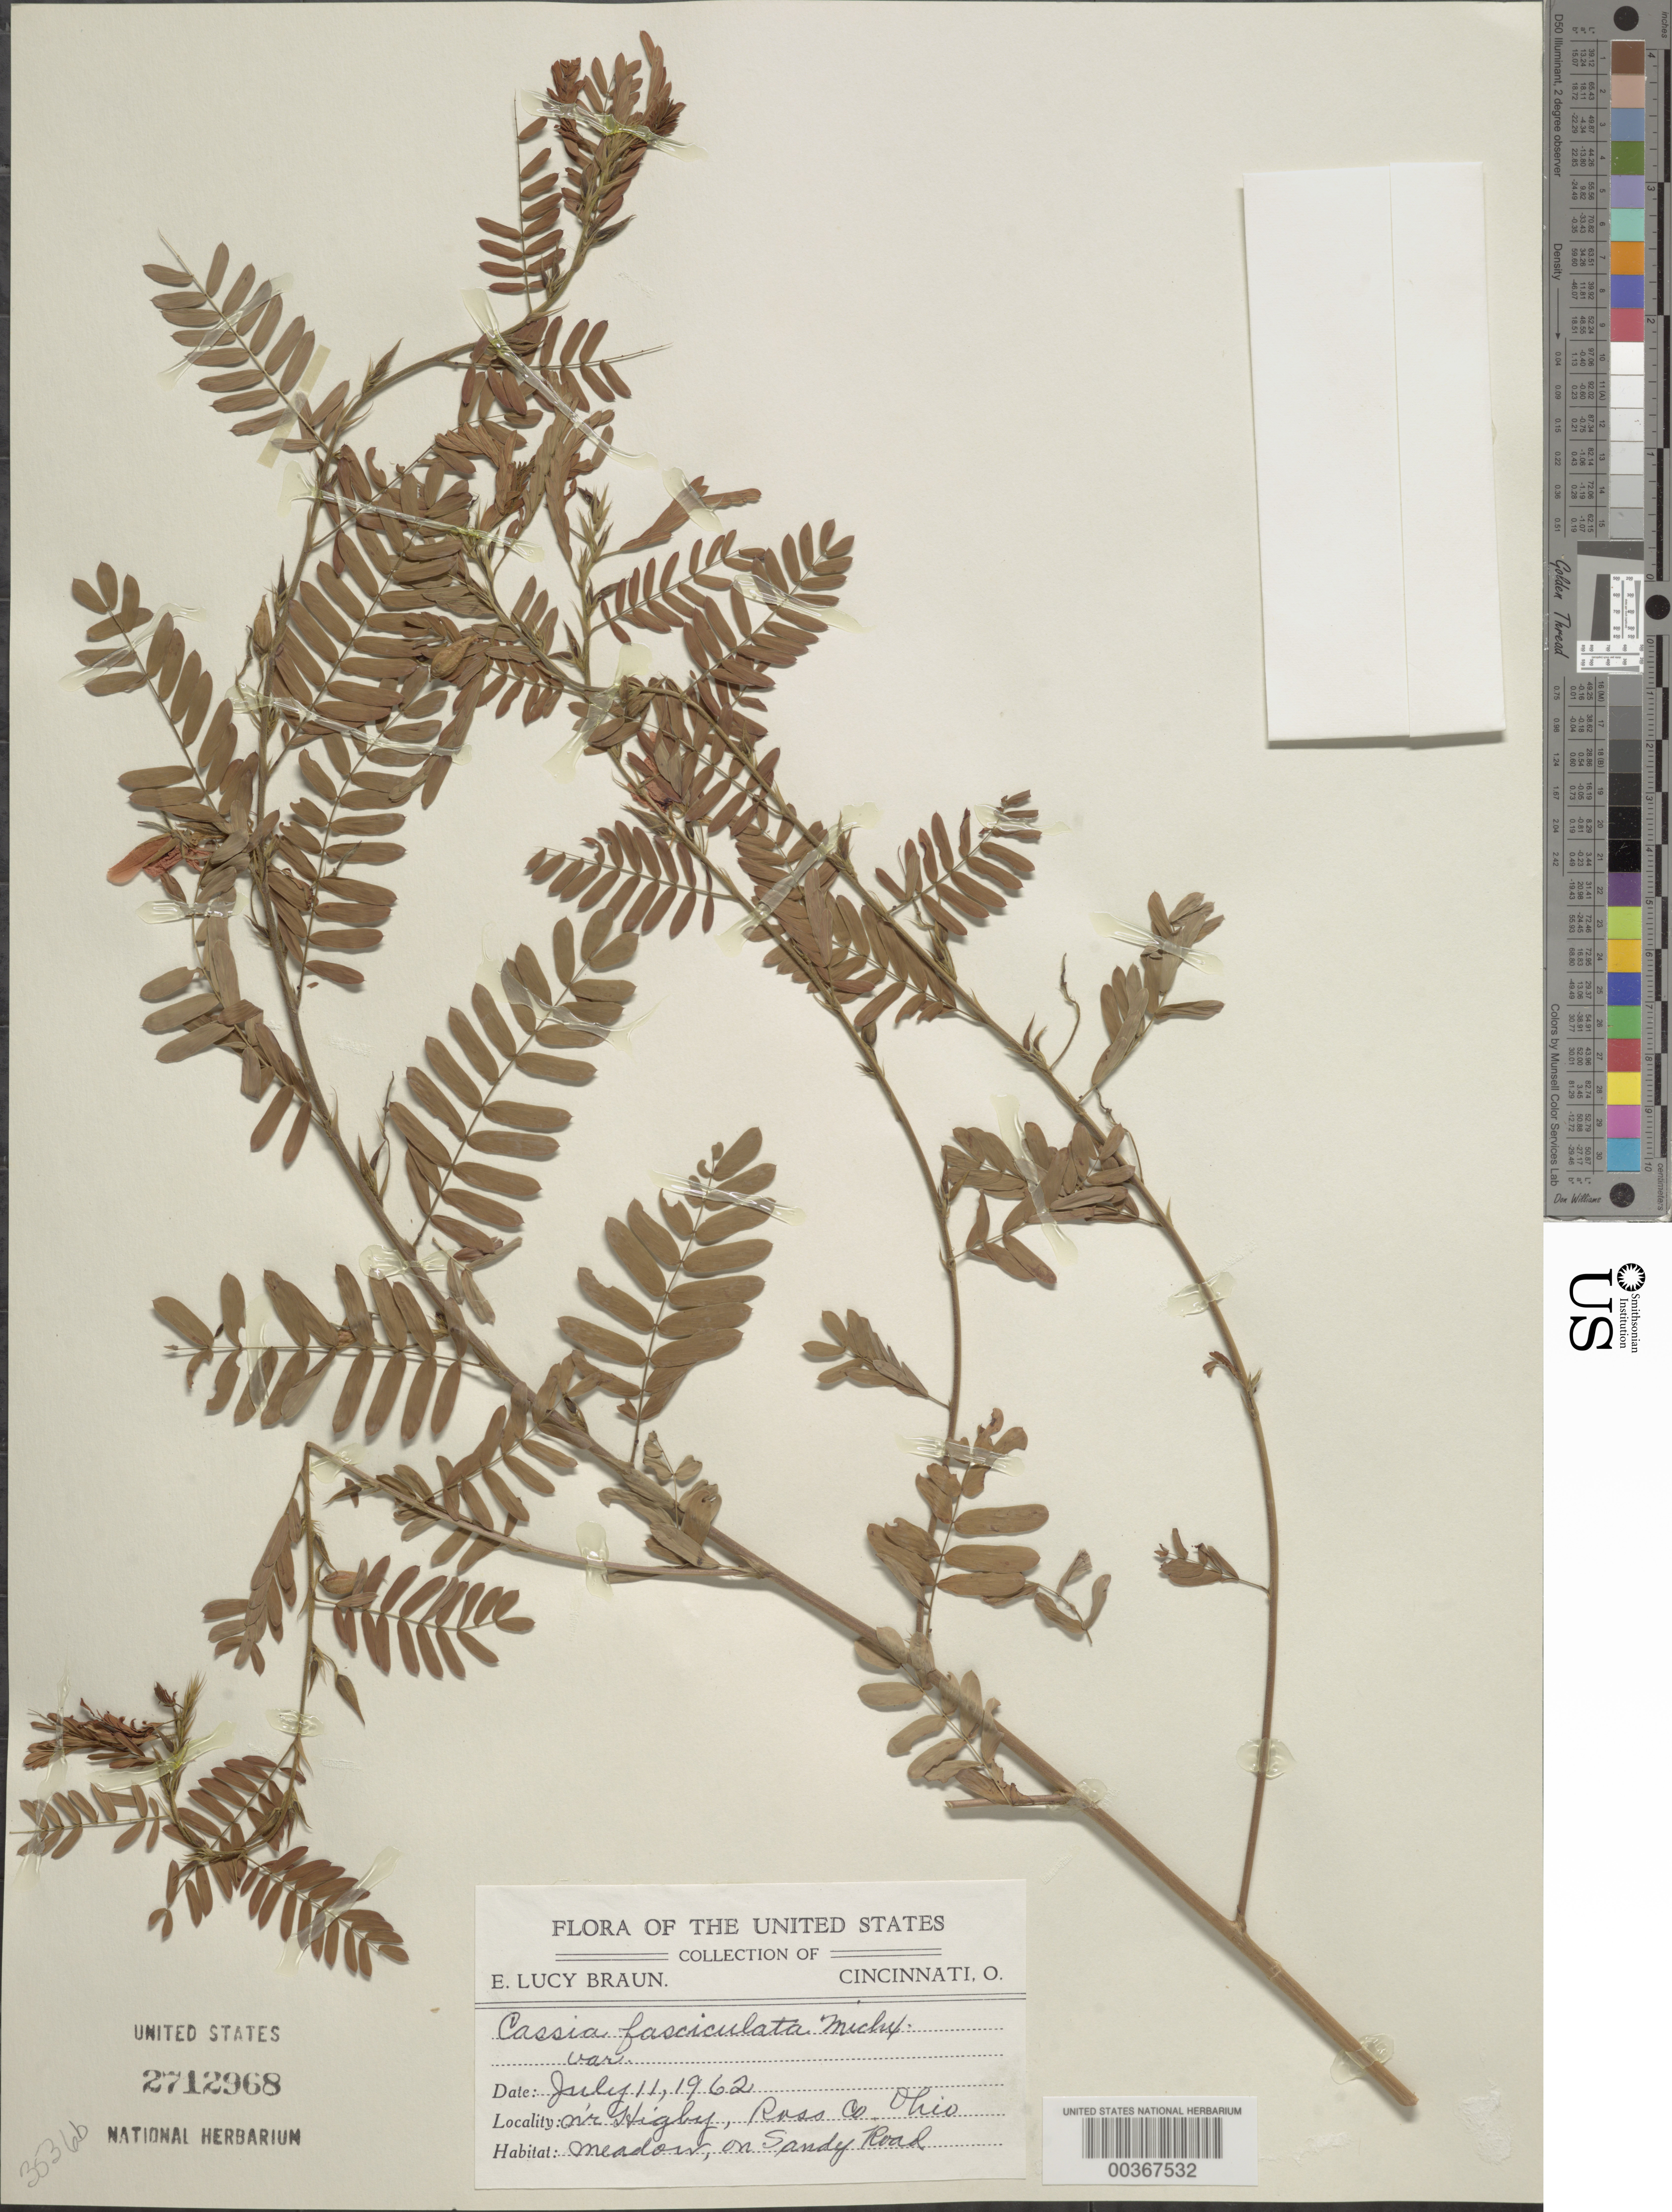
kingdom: Plantae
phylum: Tracheophyta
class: Magnoliopsida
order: Fabales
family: Fabaceae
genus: Chamaecrista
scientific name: Chamaecrista fasciculata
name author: (Michx.) Greene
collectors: E. L. Braun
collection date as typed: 11 Jul 1962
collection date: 1962-07-11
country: United States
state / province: Ohio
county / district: Ross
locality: Near higby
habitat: Meadow, on sandy road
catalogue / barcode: US 2712968